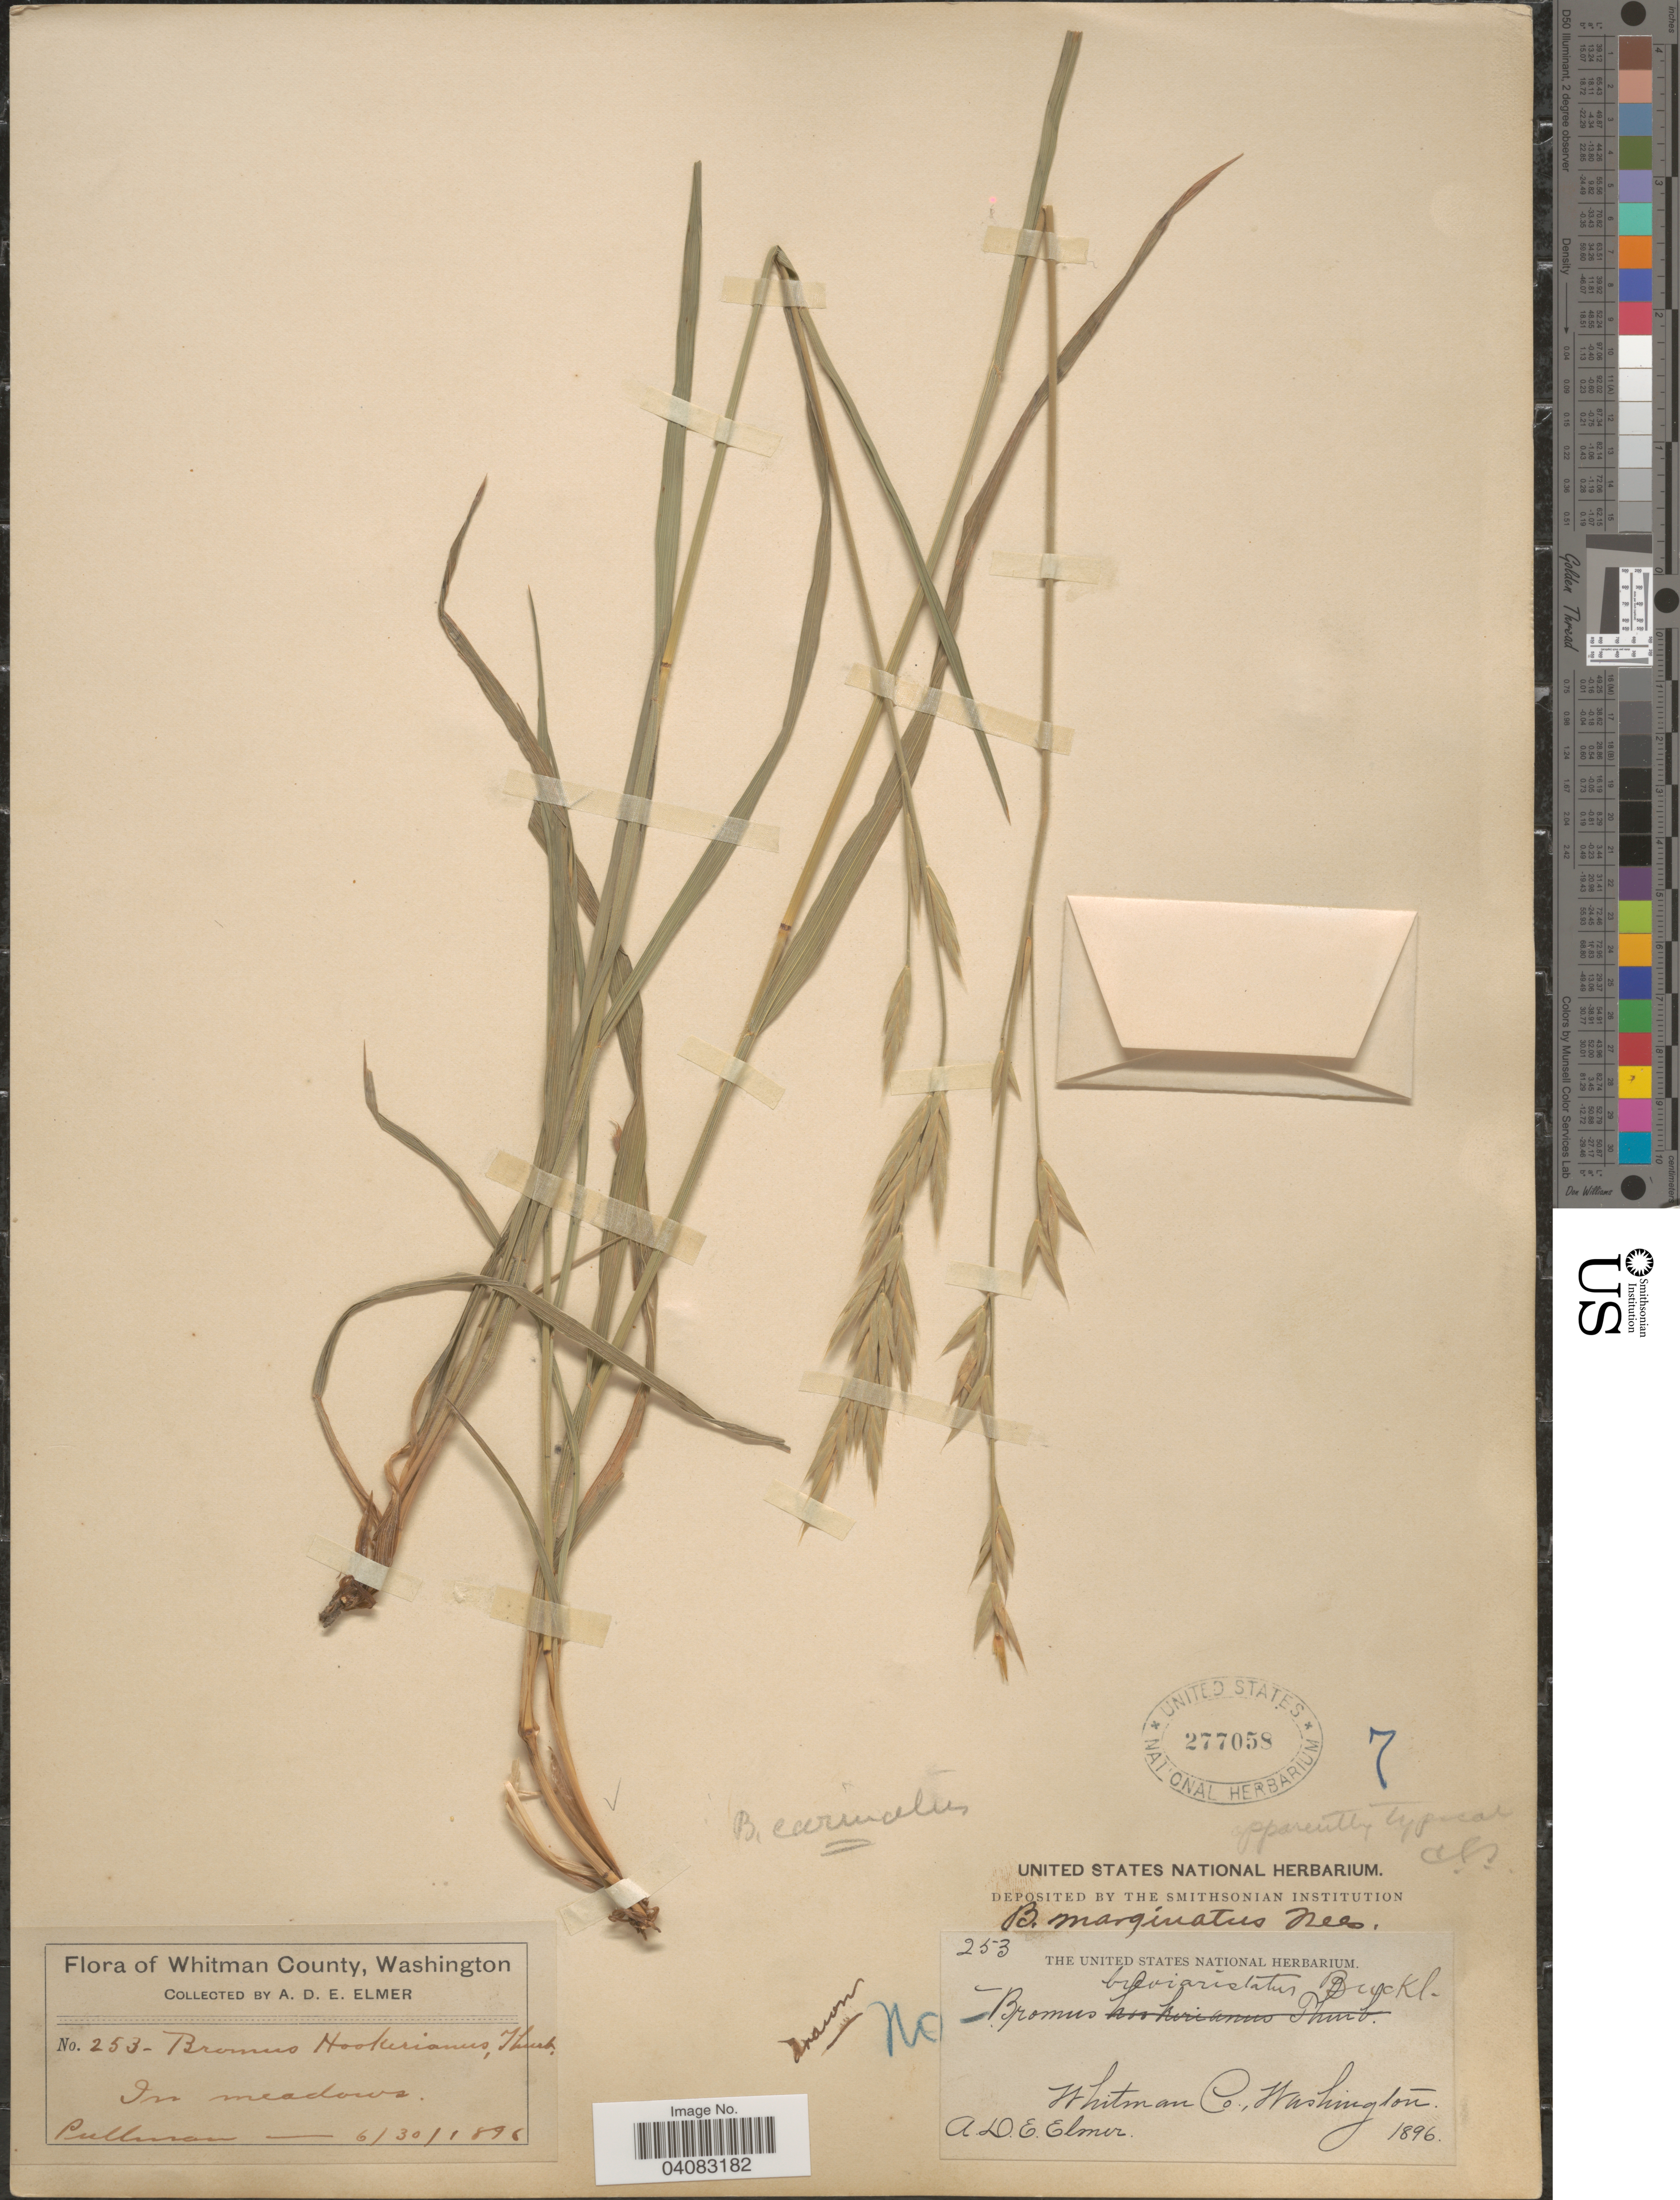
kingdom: Plantae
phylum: Tracheophyta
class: Liliopsida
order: Poales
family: Poaceae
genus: Bromus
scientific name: Bromus marginatus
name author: Nees ex Steud.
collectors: A. D. E. Elmer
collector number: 253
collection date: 1896-06-30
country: United States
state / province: Washington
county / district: Whitman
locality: Whitman County. In meadows. Pullman.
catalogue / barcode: US 277058